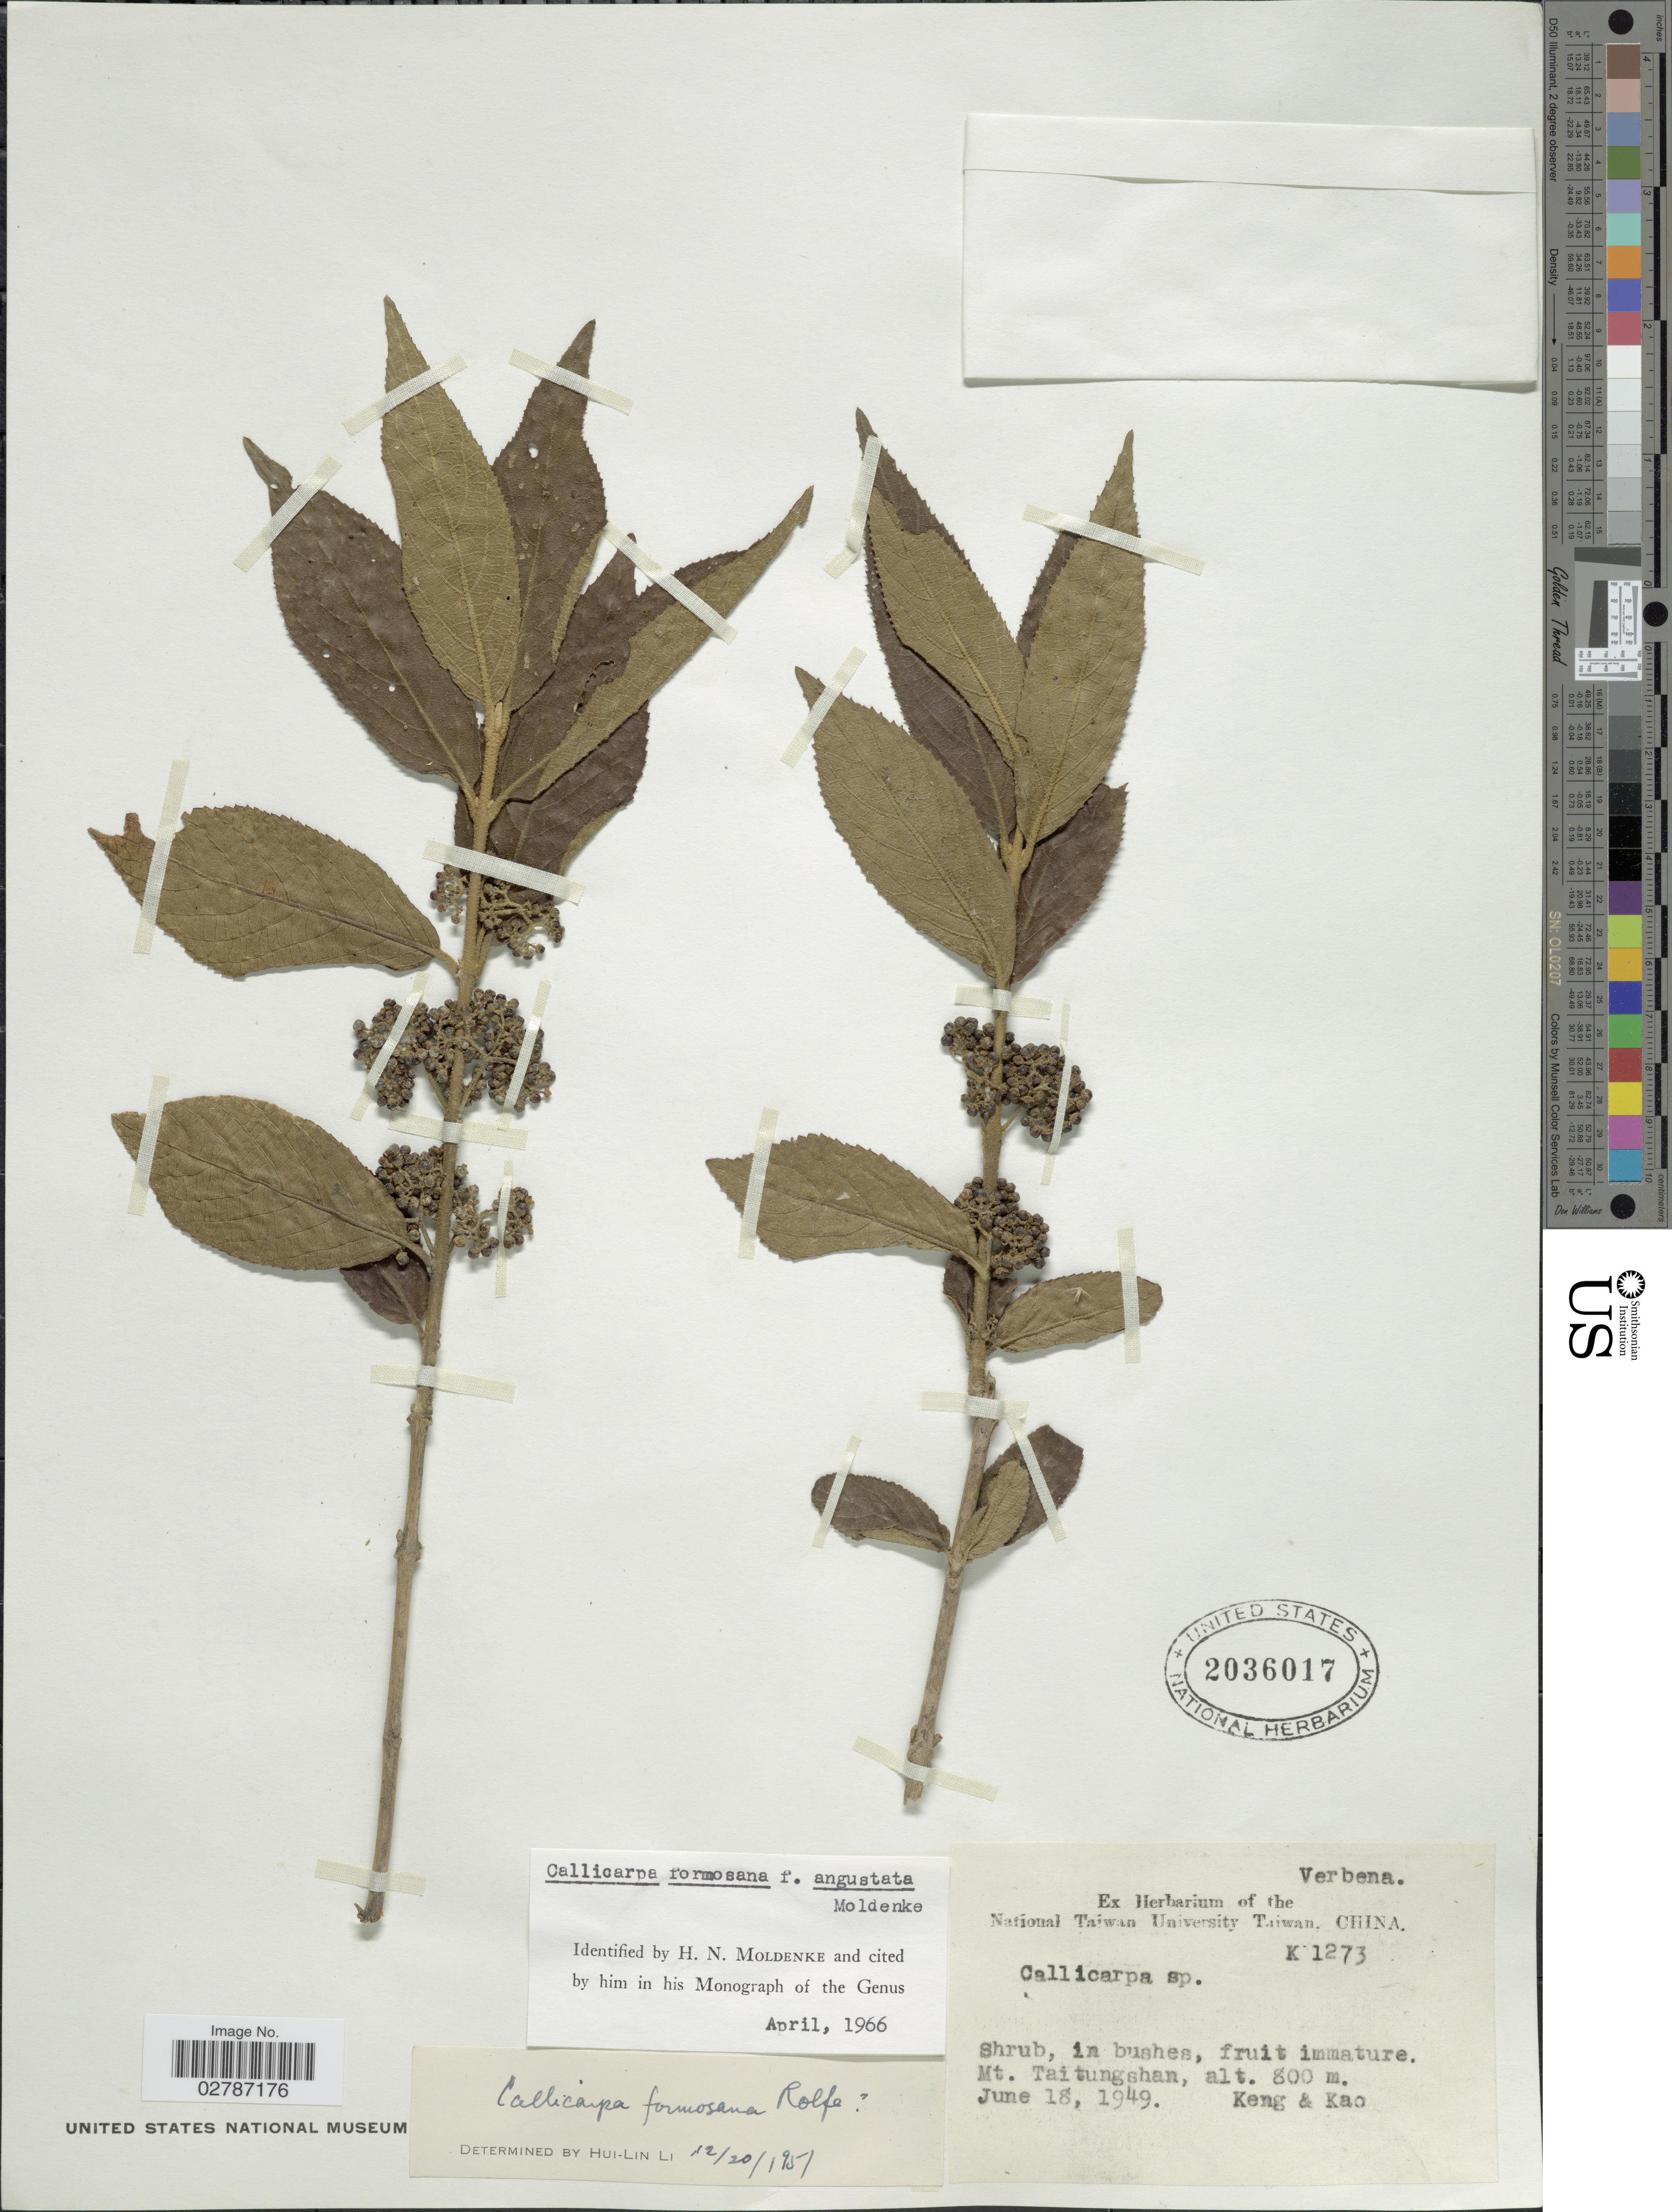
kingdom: Plantae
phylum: Tracheophyta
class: Magnoliopsida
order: Lamiales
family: Lamiaceae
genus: Callicarpa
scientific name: Callicarpa formosana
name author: Rolfe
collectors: -- Keng & -. Kao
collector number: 1273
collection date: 1949-06-18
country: China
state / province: Hong Kong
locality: Mt. Taitungshan.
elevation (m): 800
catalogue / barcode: US 2036017